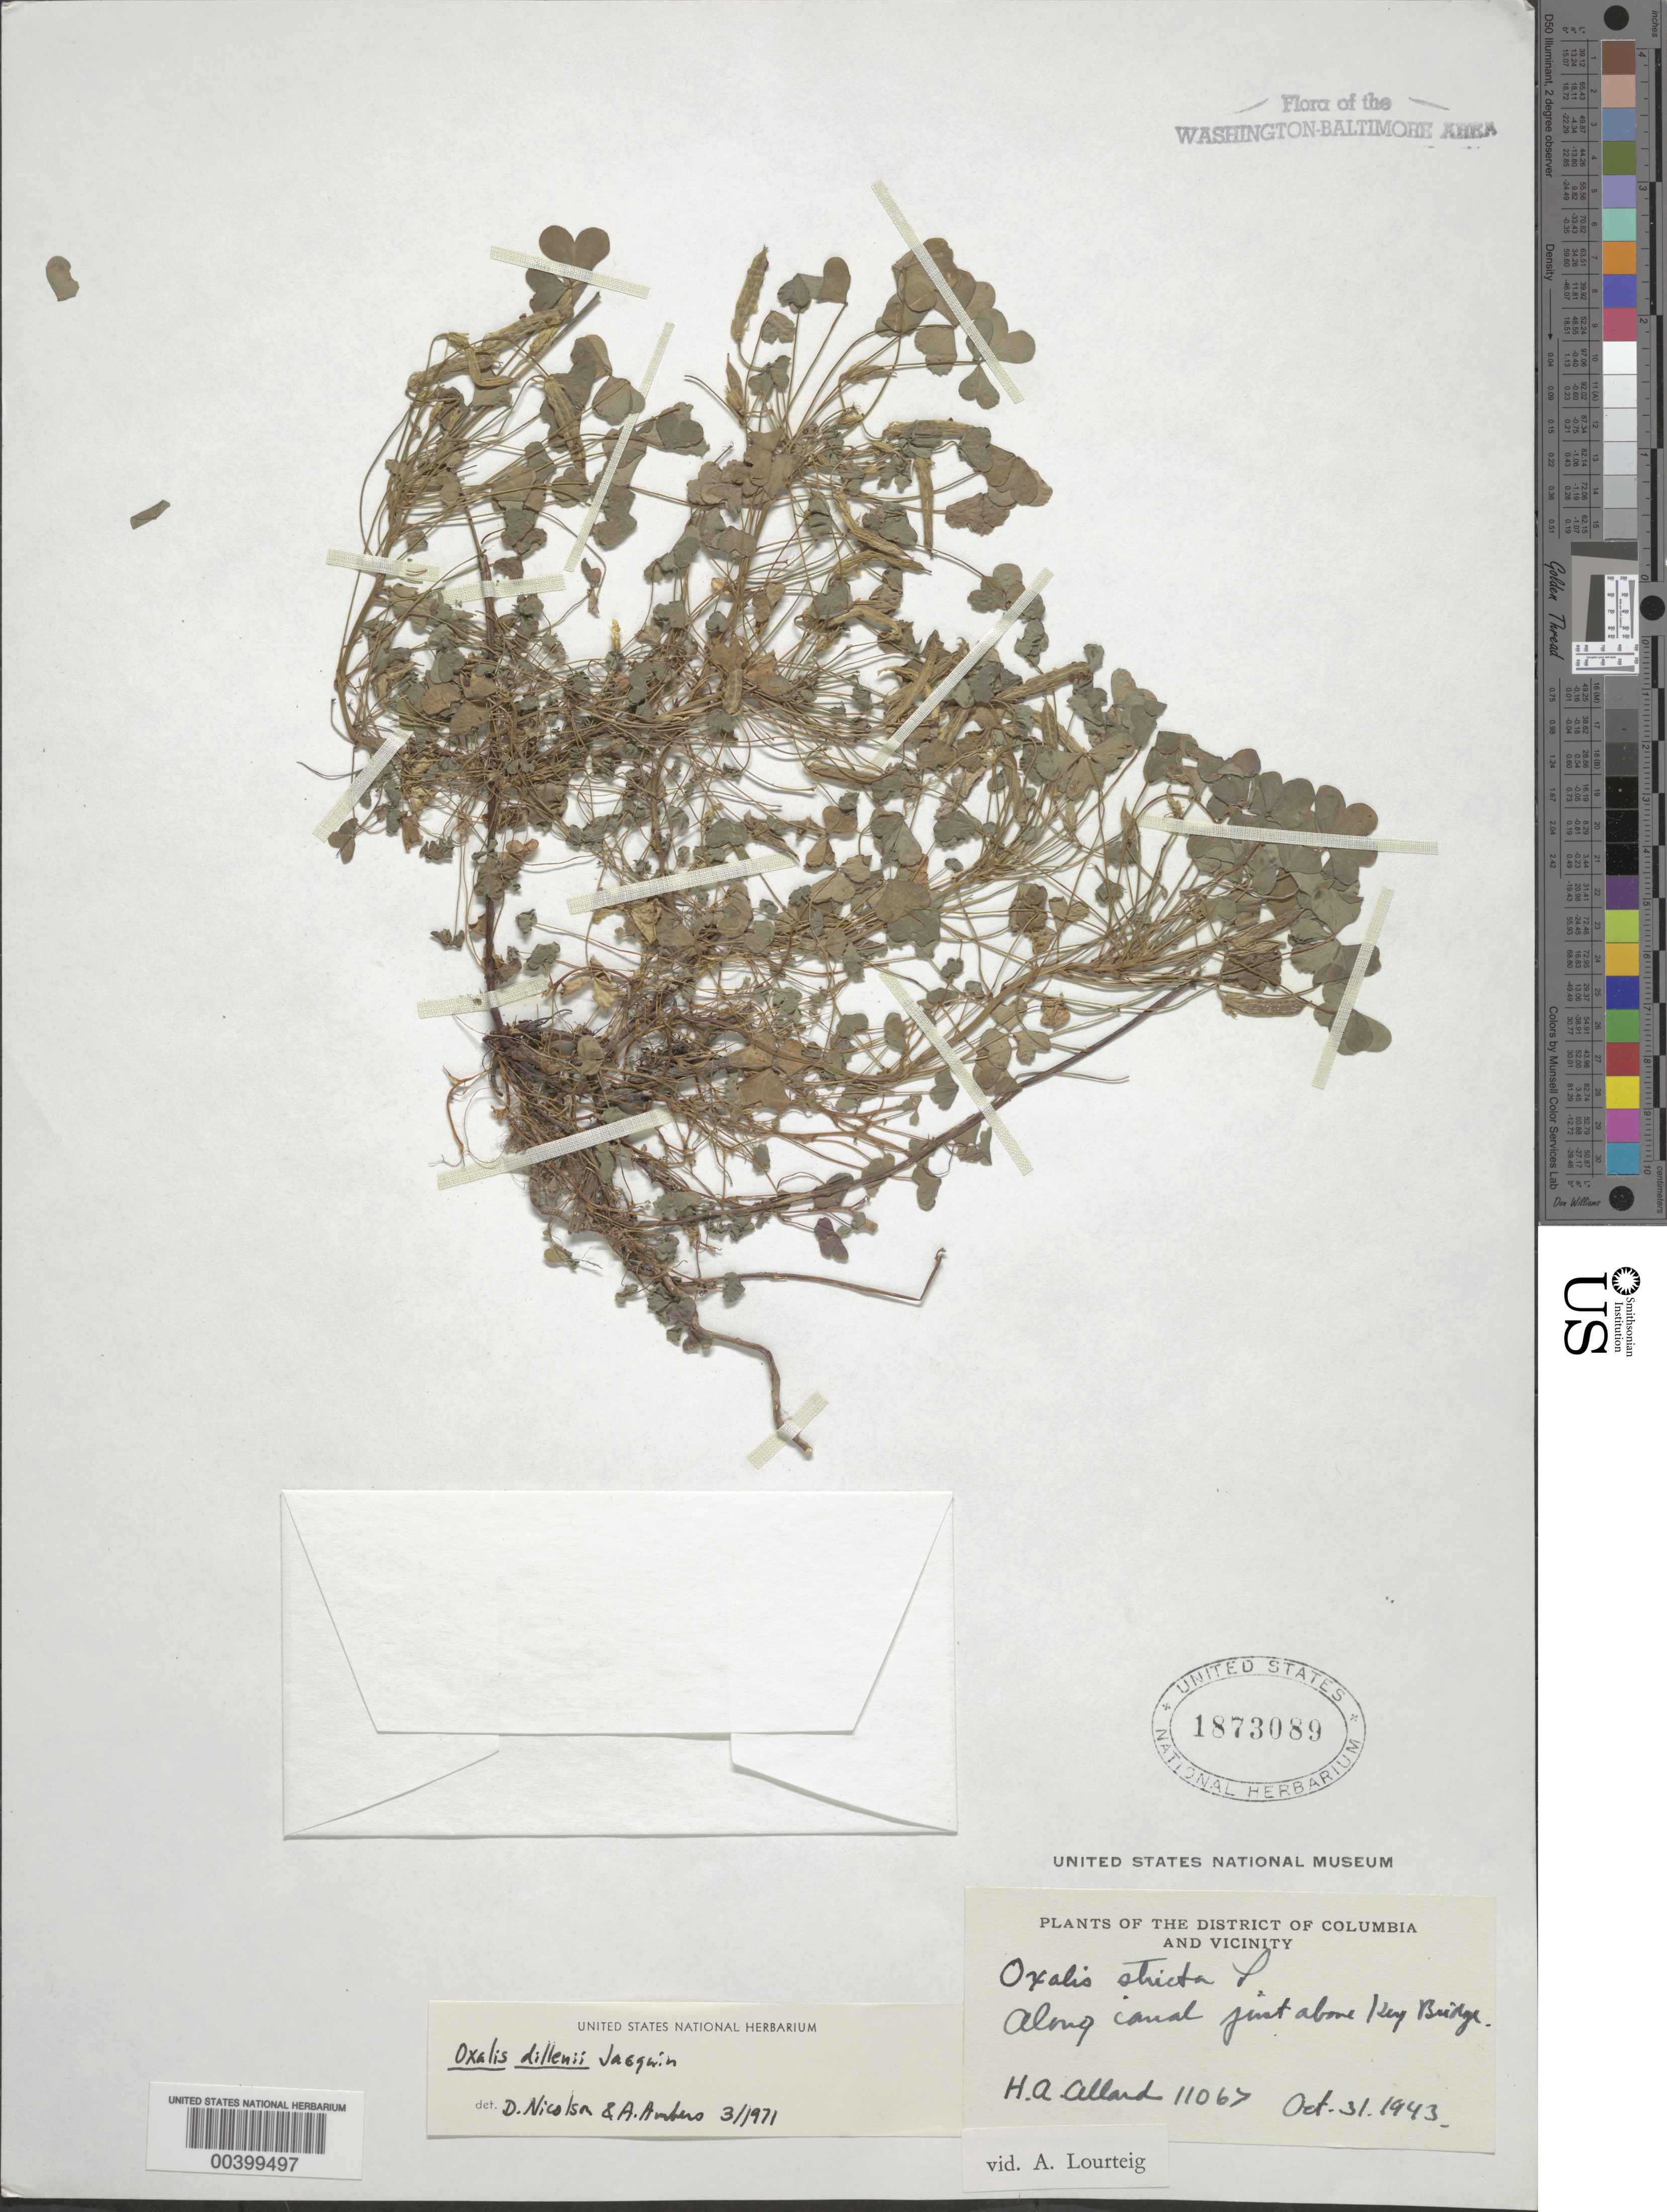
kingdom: Plantae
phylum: Tracheophyta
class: Magnoliopsida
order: Oxalidales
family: Oxalidaceae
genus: Oxalis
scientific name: Oxalis stricta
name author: L.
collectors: H. A. Allard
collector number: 11067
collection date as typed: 31 Oct 1943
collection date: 1943-10-31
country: United States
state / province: District of Columbia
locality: C. and O. Canal above Key Bridge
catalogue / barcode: US 1873089